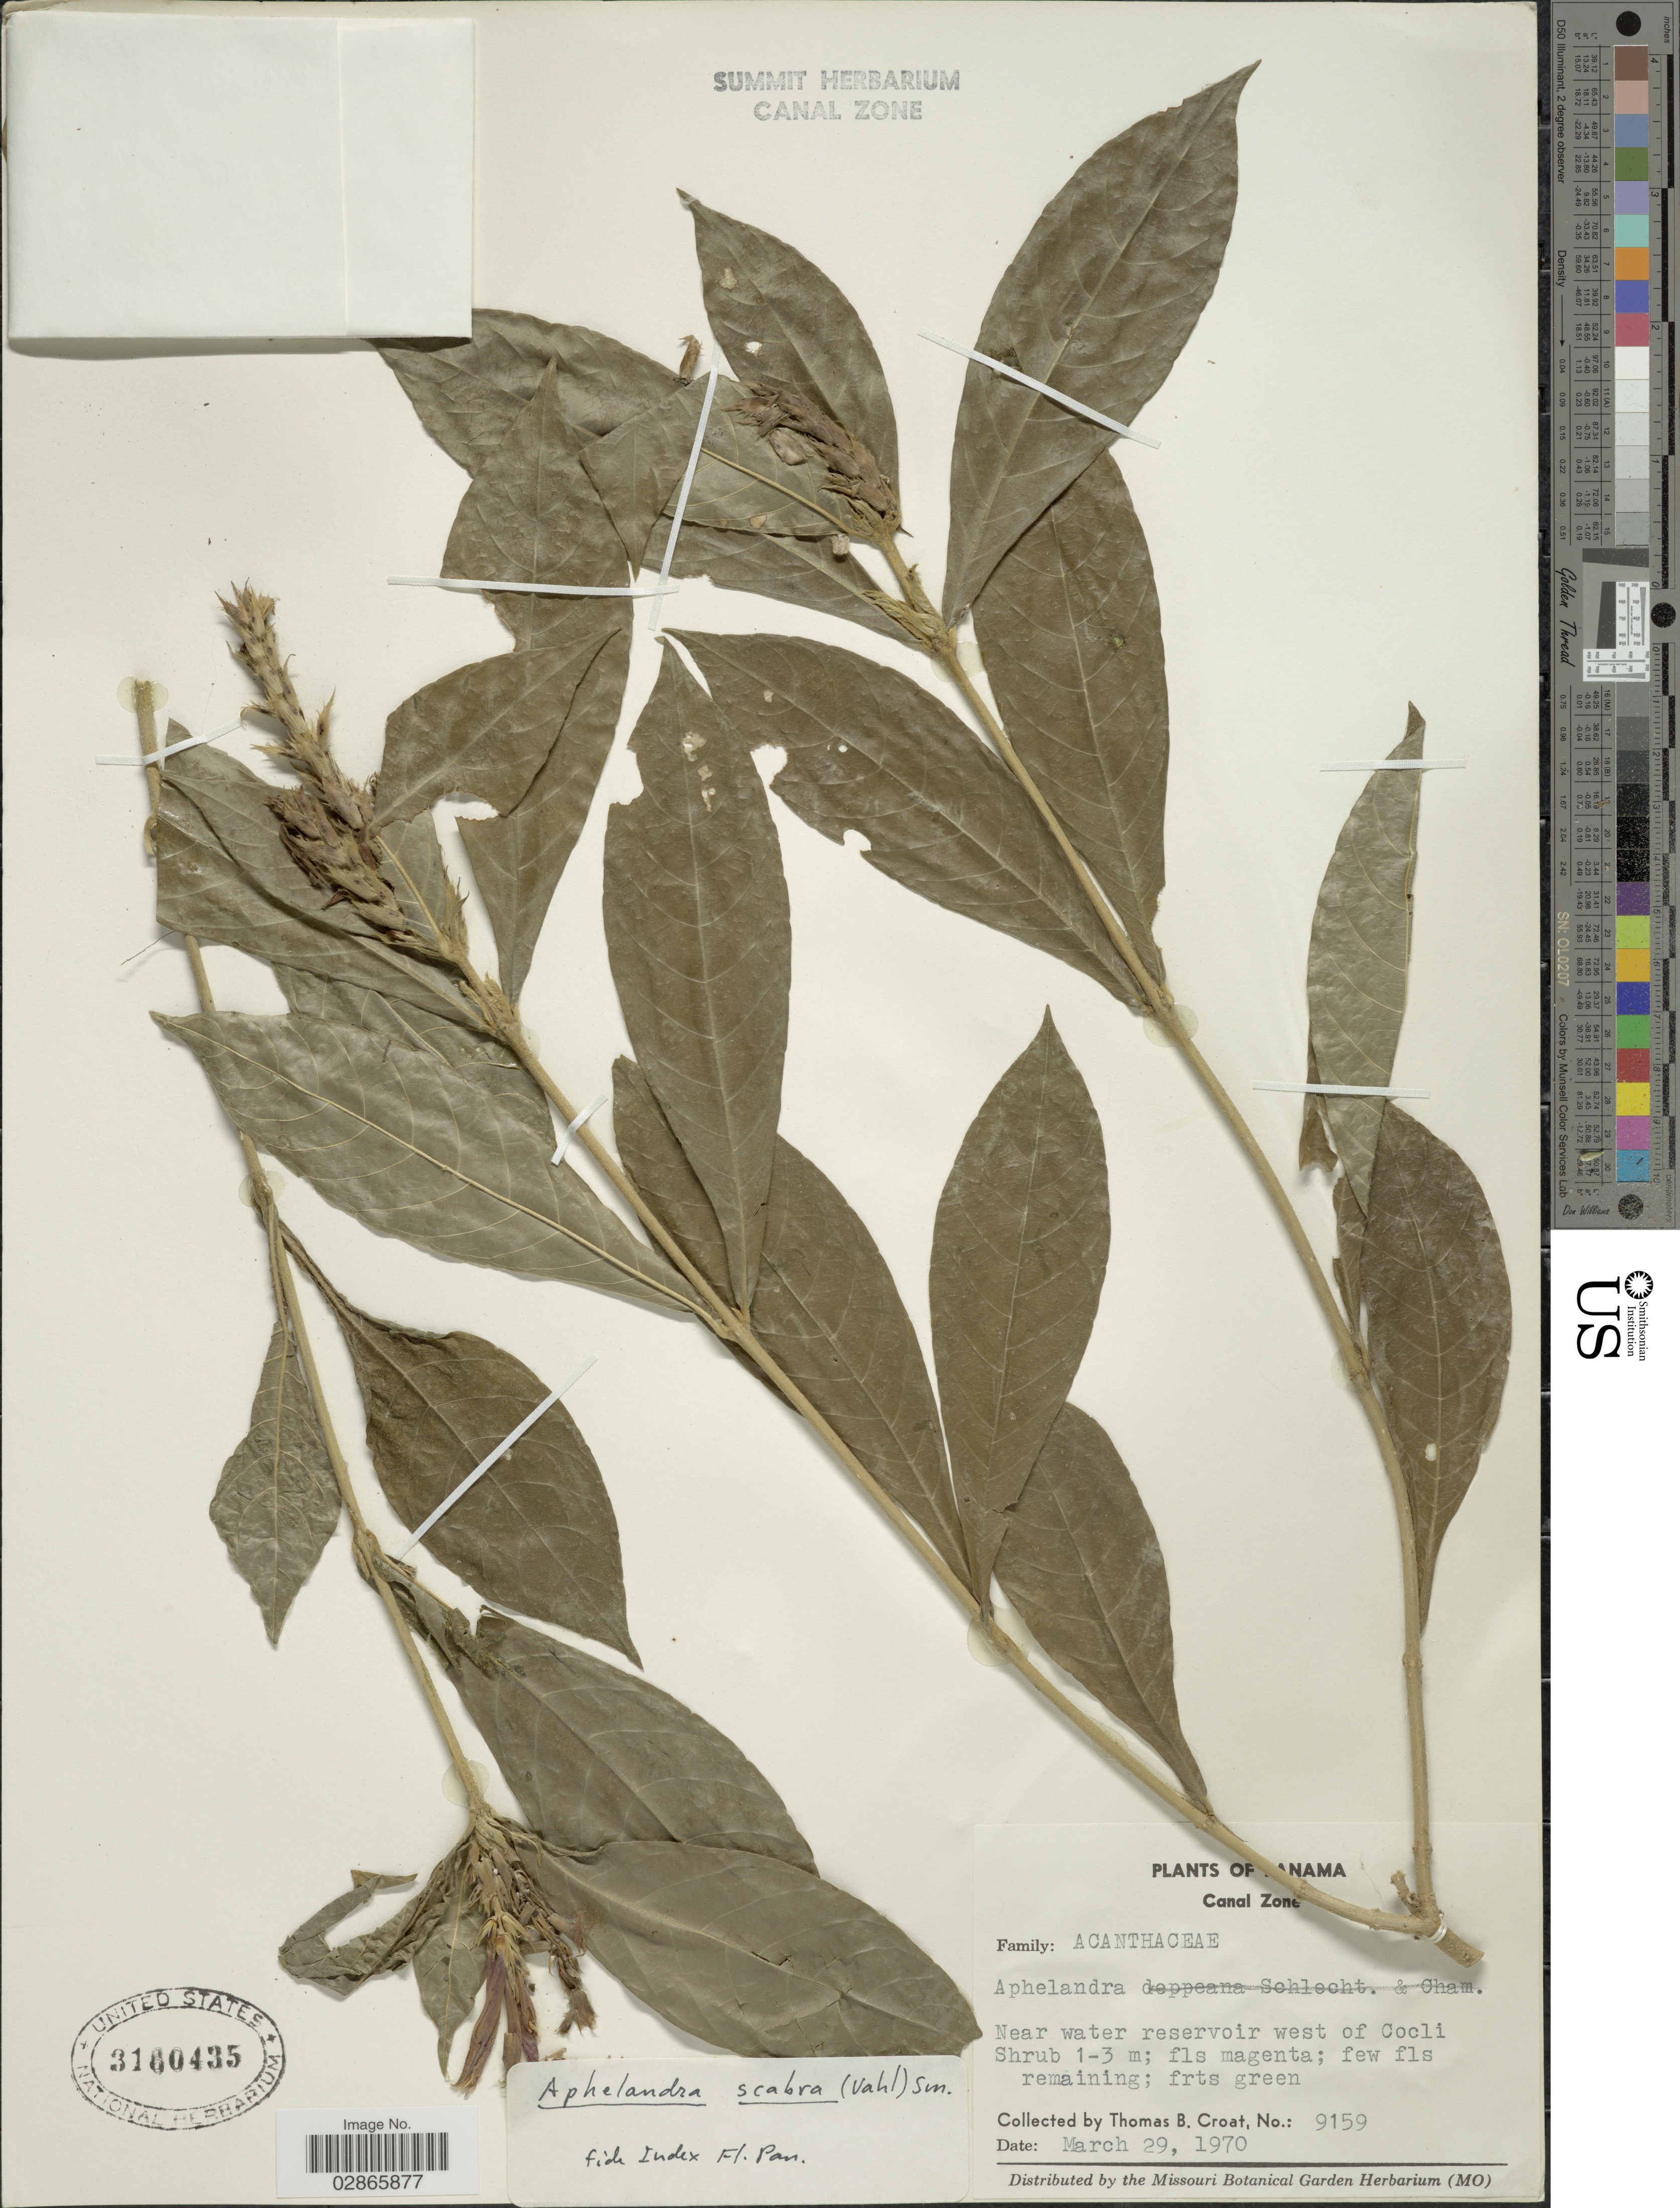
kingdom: Plantae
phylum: Tracheophyta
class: Magnoliopsida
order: Lamiales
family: Acanthaceae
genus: Aphelandra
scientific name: Aphelandra deppeana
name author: Schltdl. & Cham.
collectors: T. B. Croat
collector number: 9159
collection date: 1970-03-29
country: Panama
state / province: Colón / Panamá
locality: Canal Zone. Near water reservoir west of Cocli.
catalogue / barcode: US 3160435